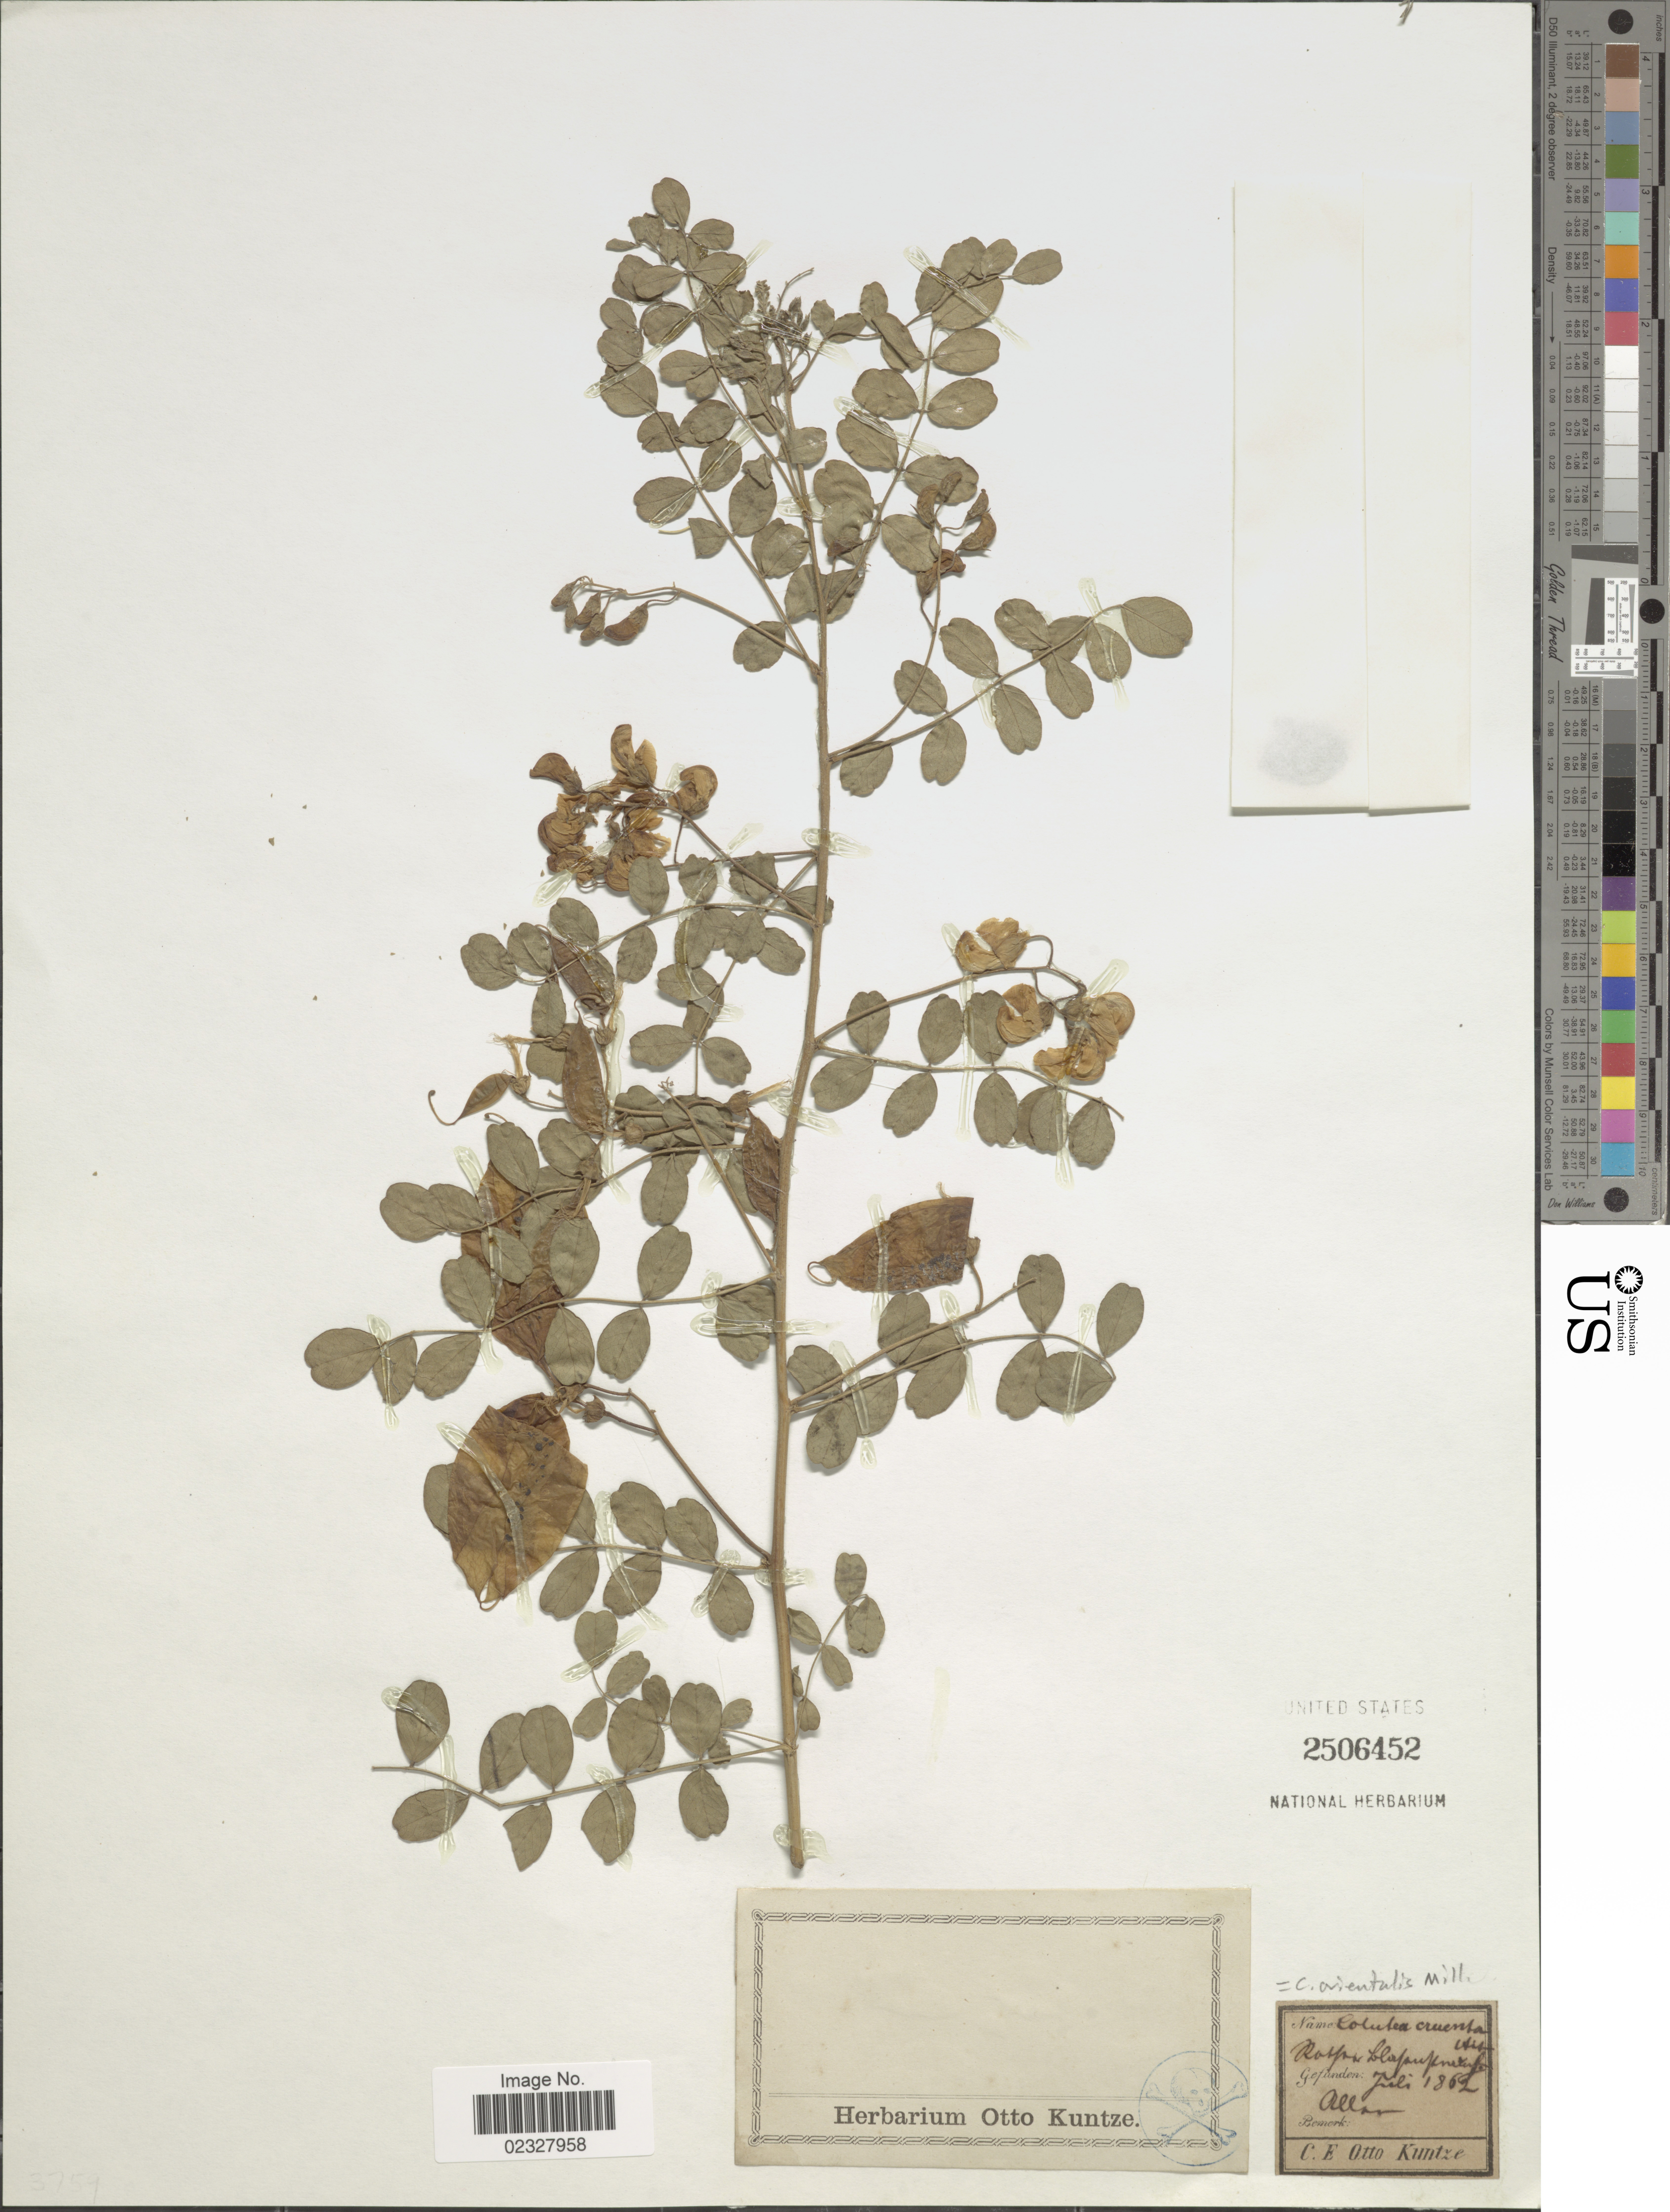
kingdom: Plantae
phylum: Tracheophyta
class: Magnoliopsida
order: Fabales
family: Fabaceae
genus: Colutea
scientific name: Colutea orientalis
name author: Mill.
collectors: C.E.O. Kuntze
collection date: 1862-07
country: Germany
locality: Allee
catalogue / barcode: US 2506452